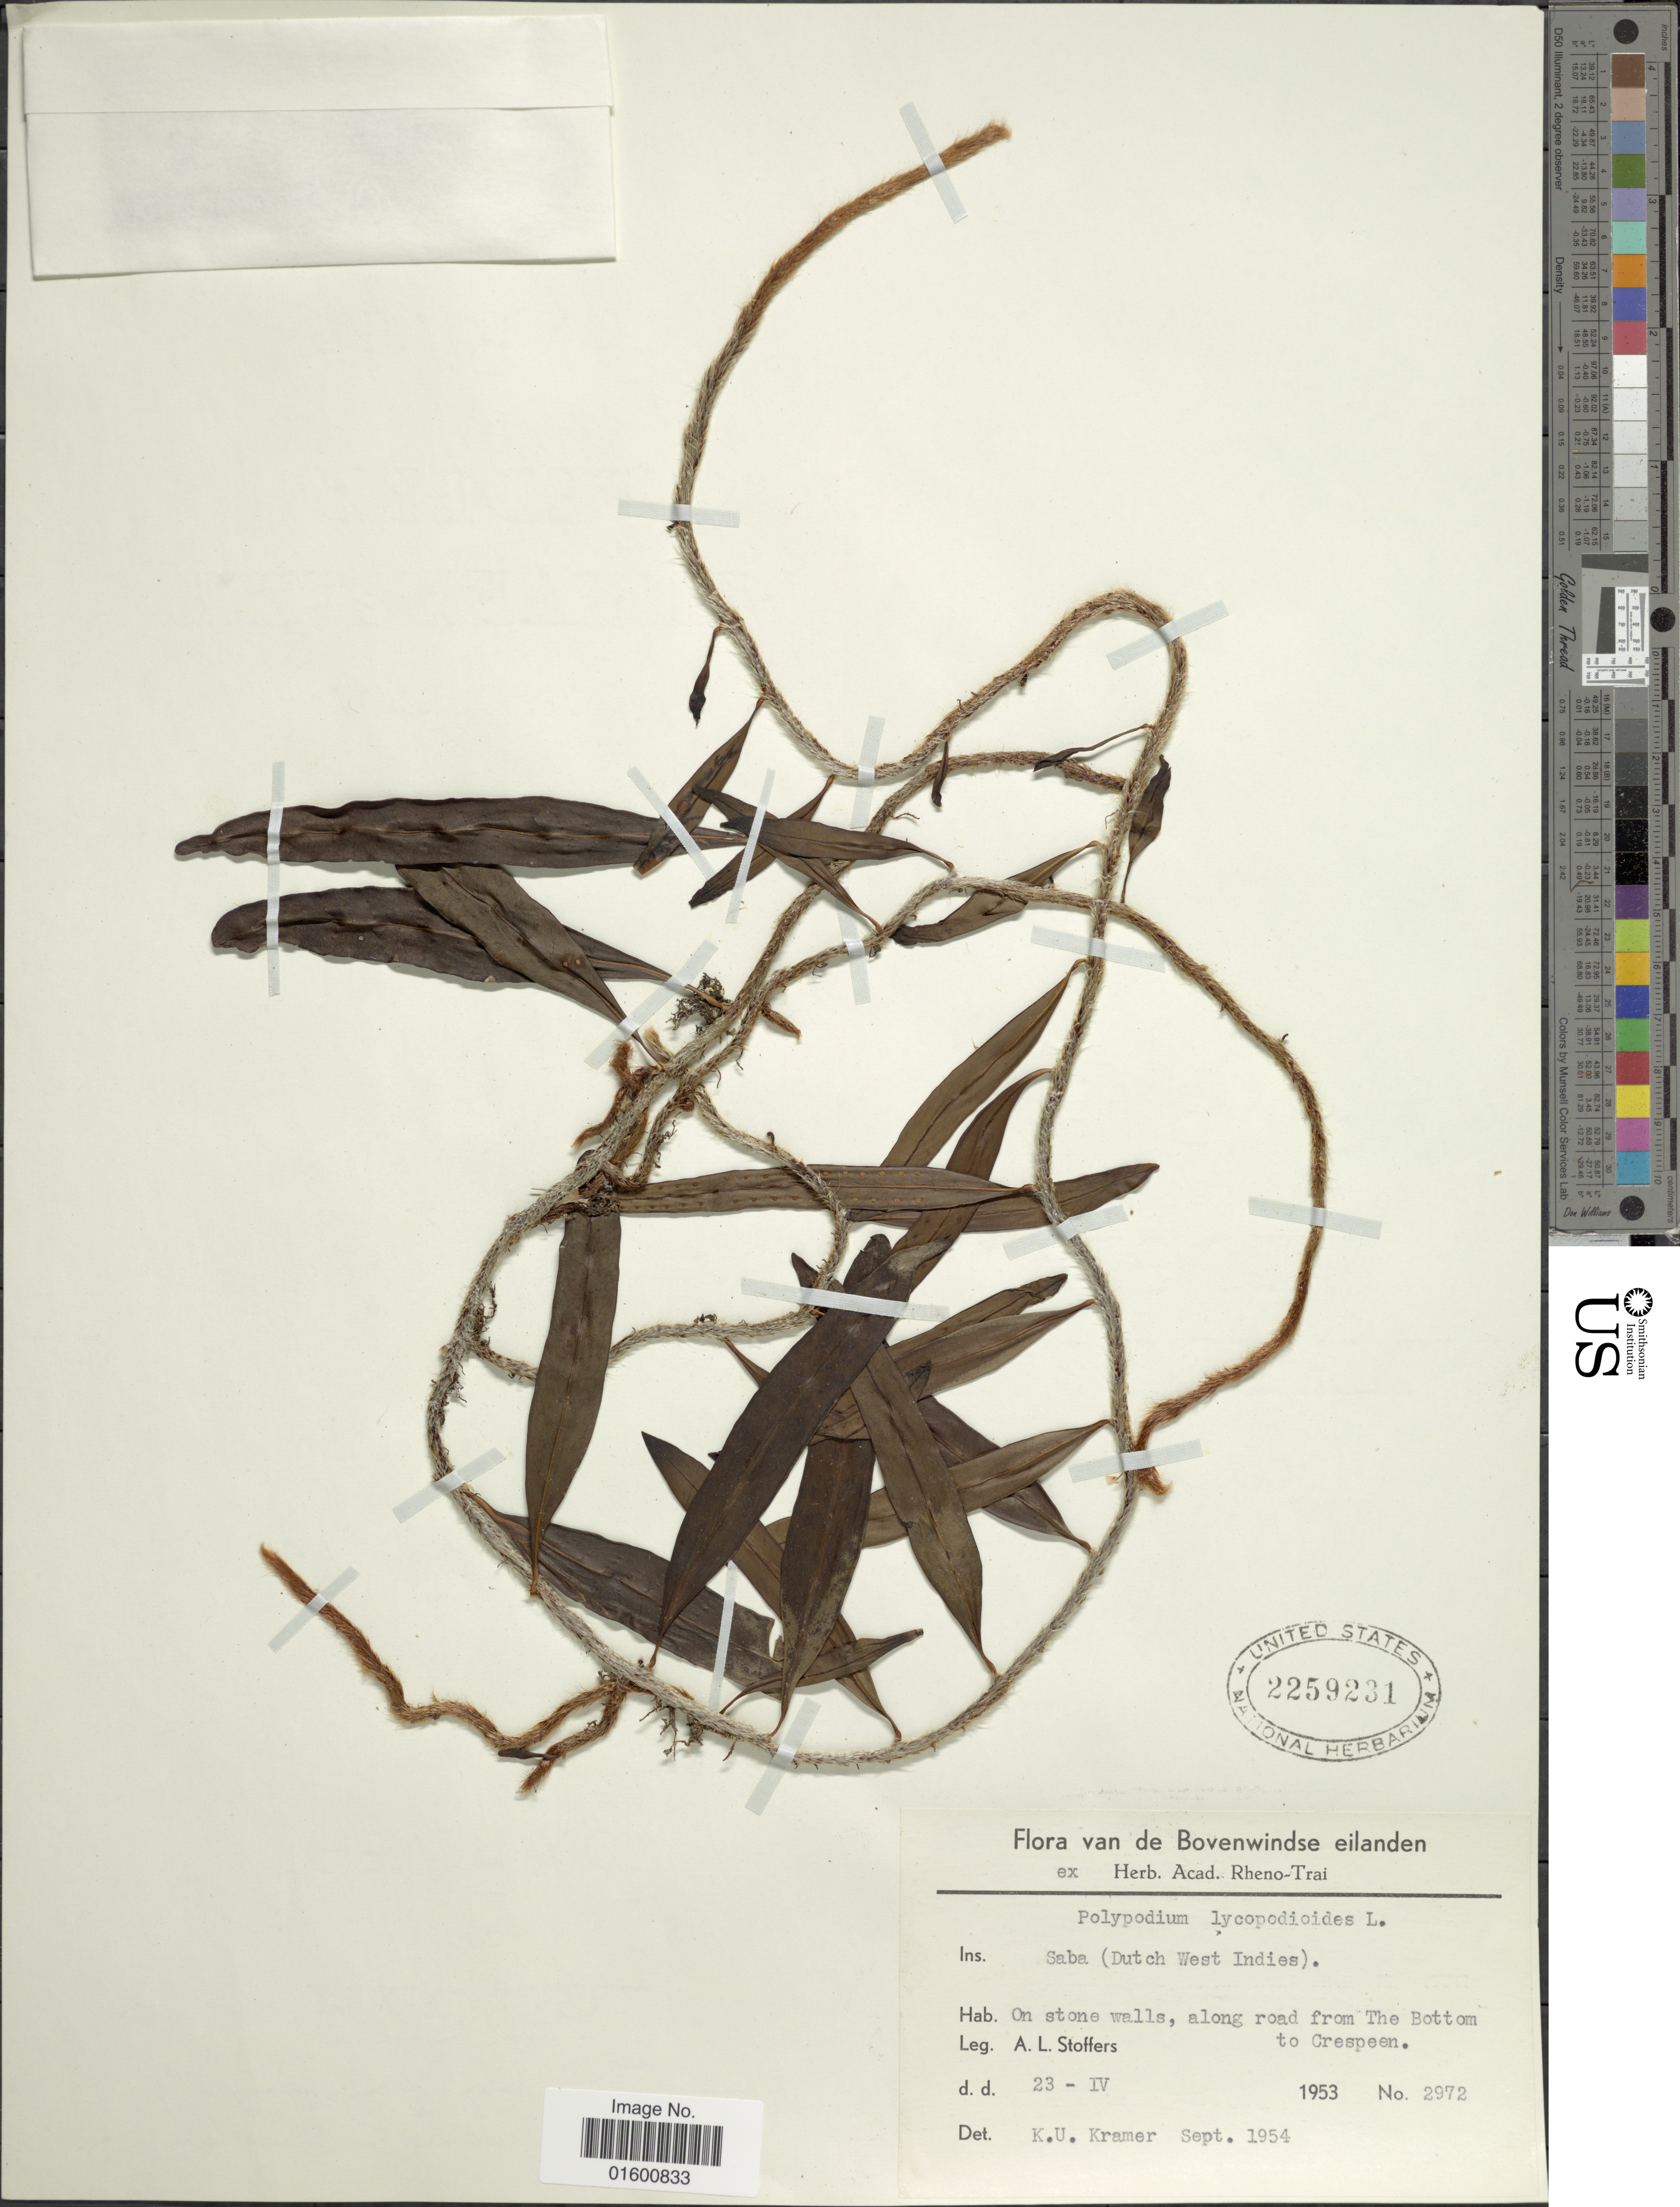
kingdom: Plantae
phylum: Tracheophyta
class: Polypodiopsida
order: Polypodiales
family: Polypodiaceae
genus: Microgramma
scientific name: Microgramma lycopodioides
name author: (L.) Copel.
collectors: A. Stoffers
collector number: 2972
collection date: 1953-04-23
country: Netherlands Antilles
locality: Bovenwindse Eilanden, Ins. Saba (Dutch West Indies), along road from The Bottom to Crespeen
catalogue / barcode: US 2259231